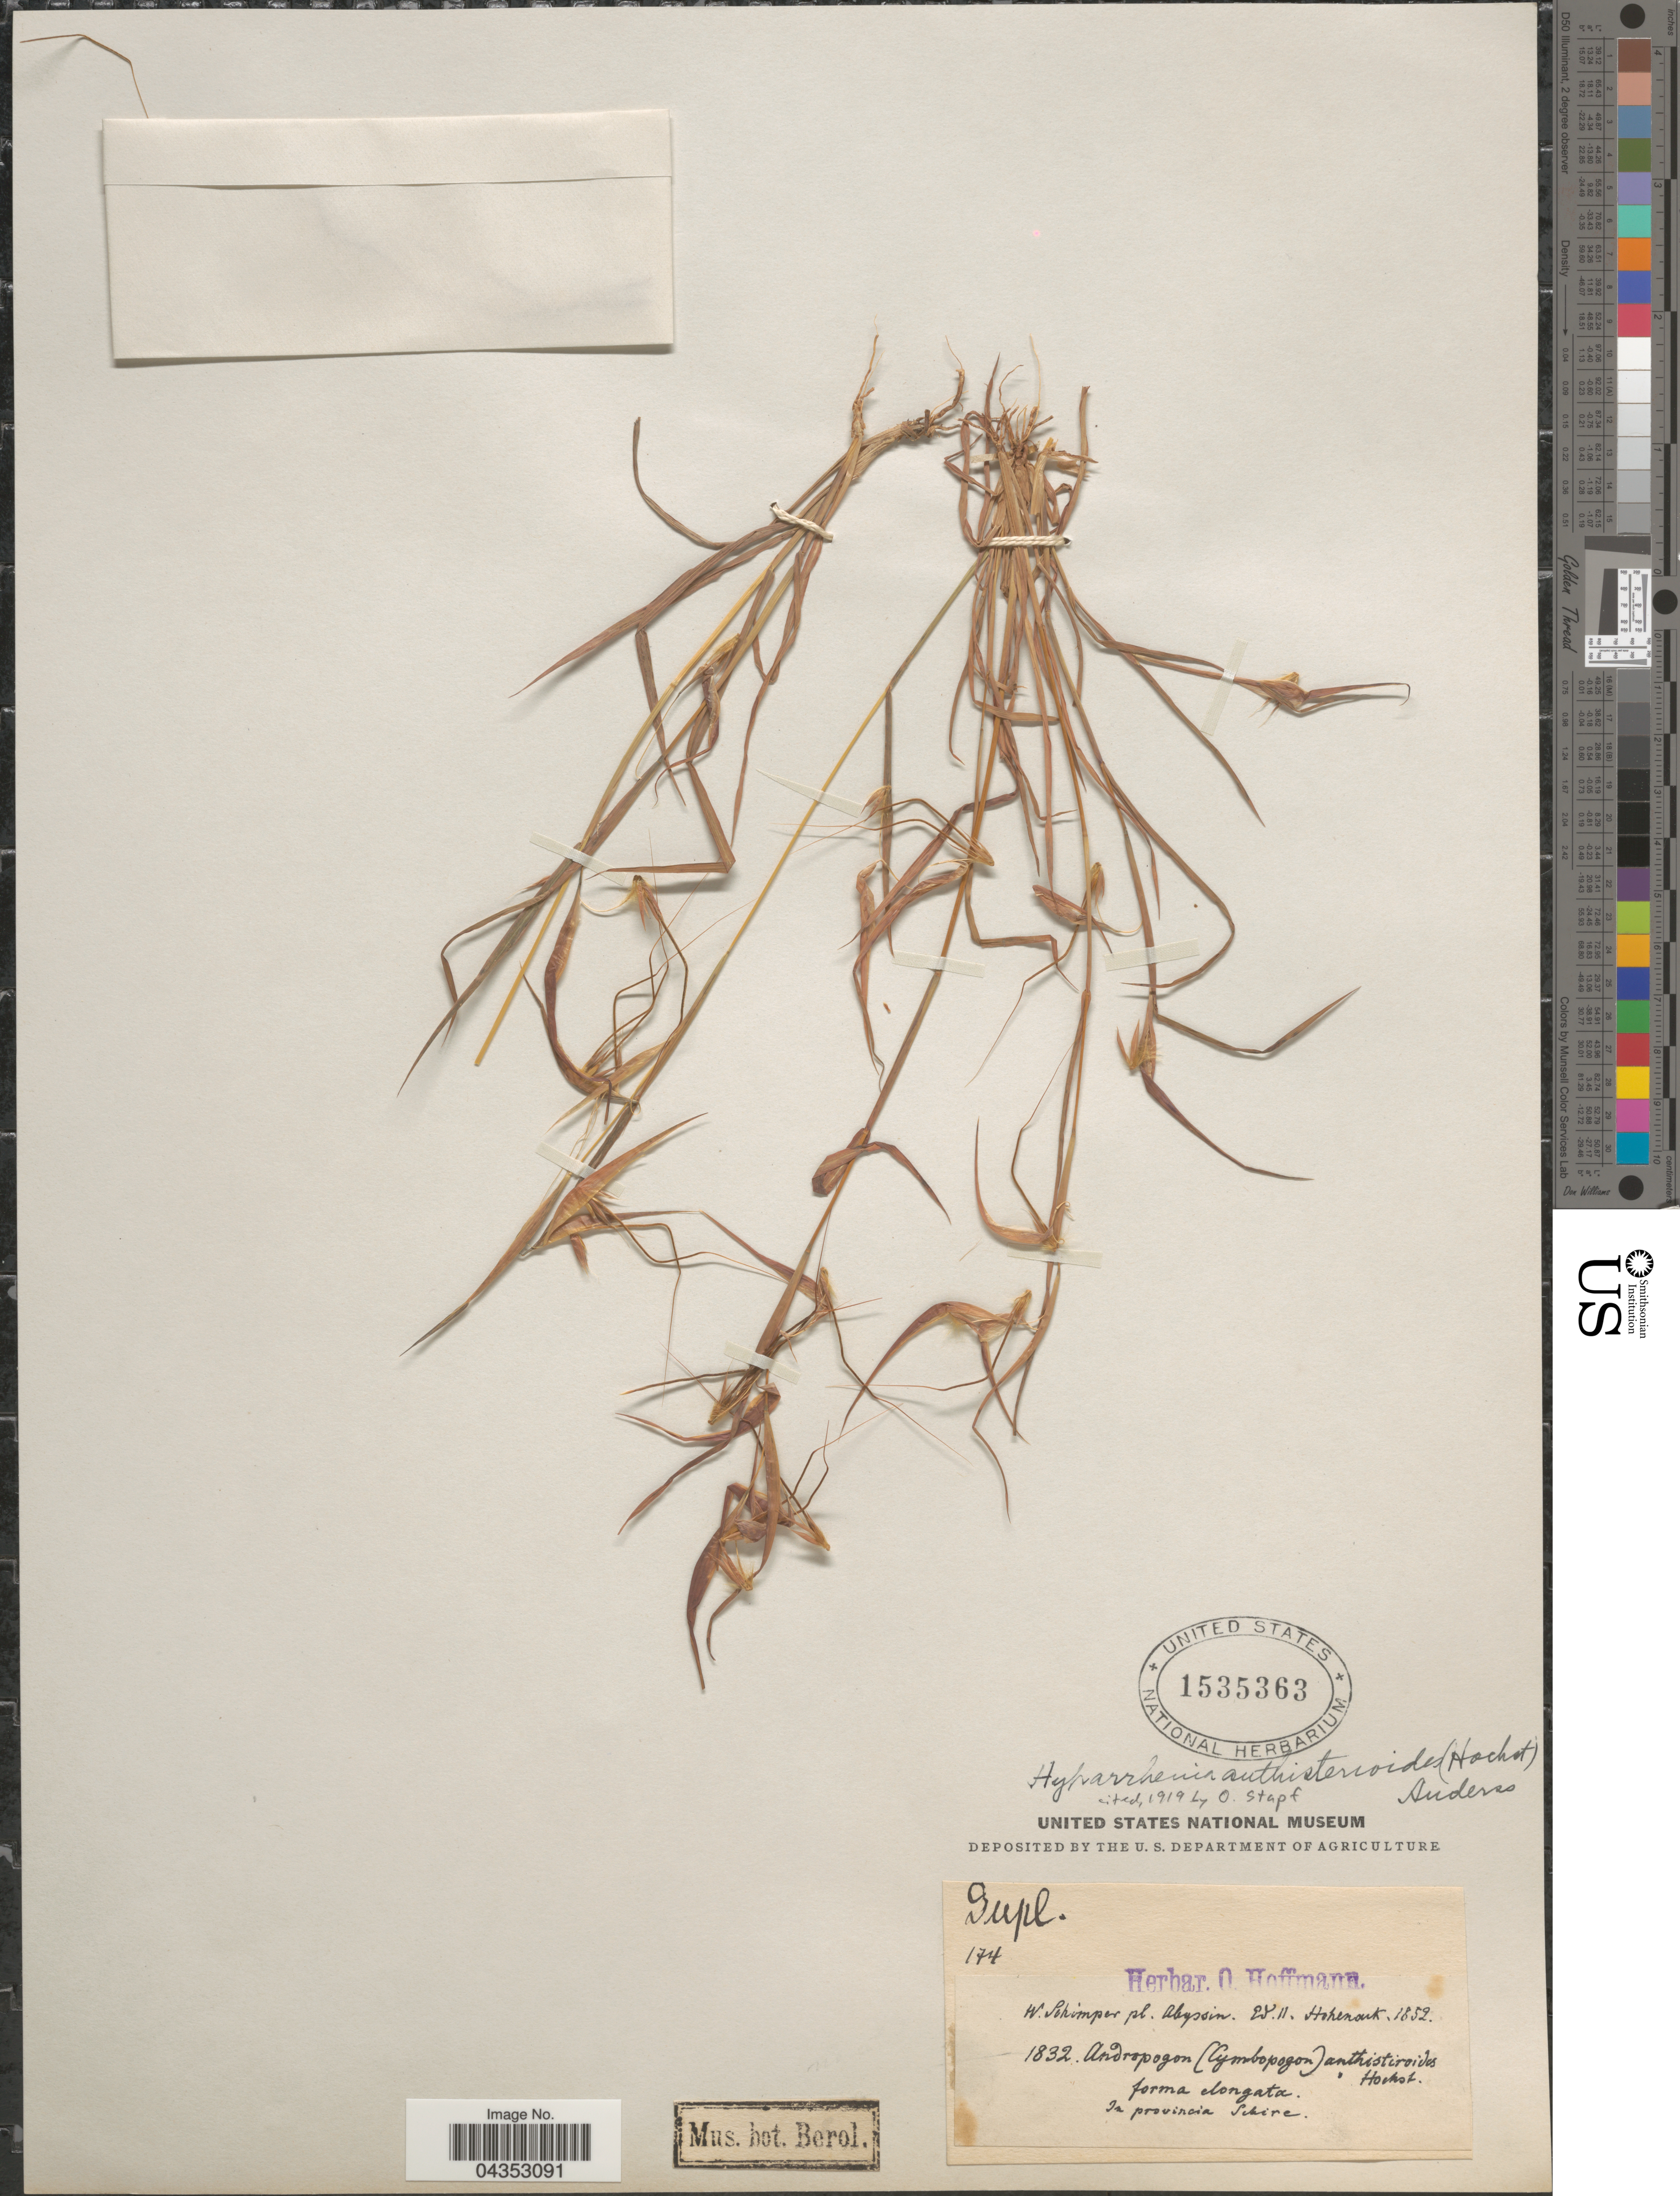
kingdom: Plantae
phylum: Tracheophyta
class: Liliopsida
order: Poales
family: Poaceae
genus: Hyparrhenia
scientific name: Hyparrhenia anthistirioides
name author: (Hochst. ex A. Rich.) Andersson ex Stapf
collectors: W. Schimper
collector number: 1832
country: Ethiopia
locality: Abyssin. In provincia Schire.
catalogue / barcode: US 1535363